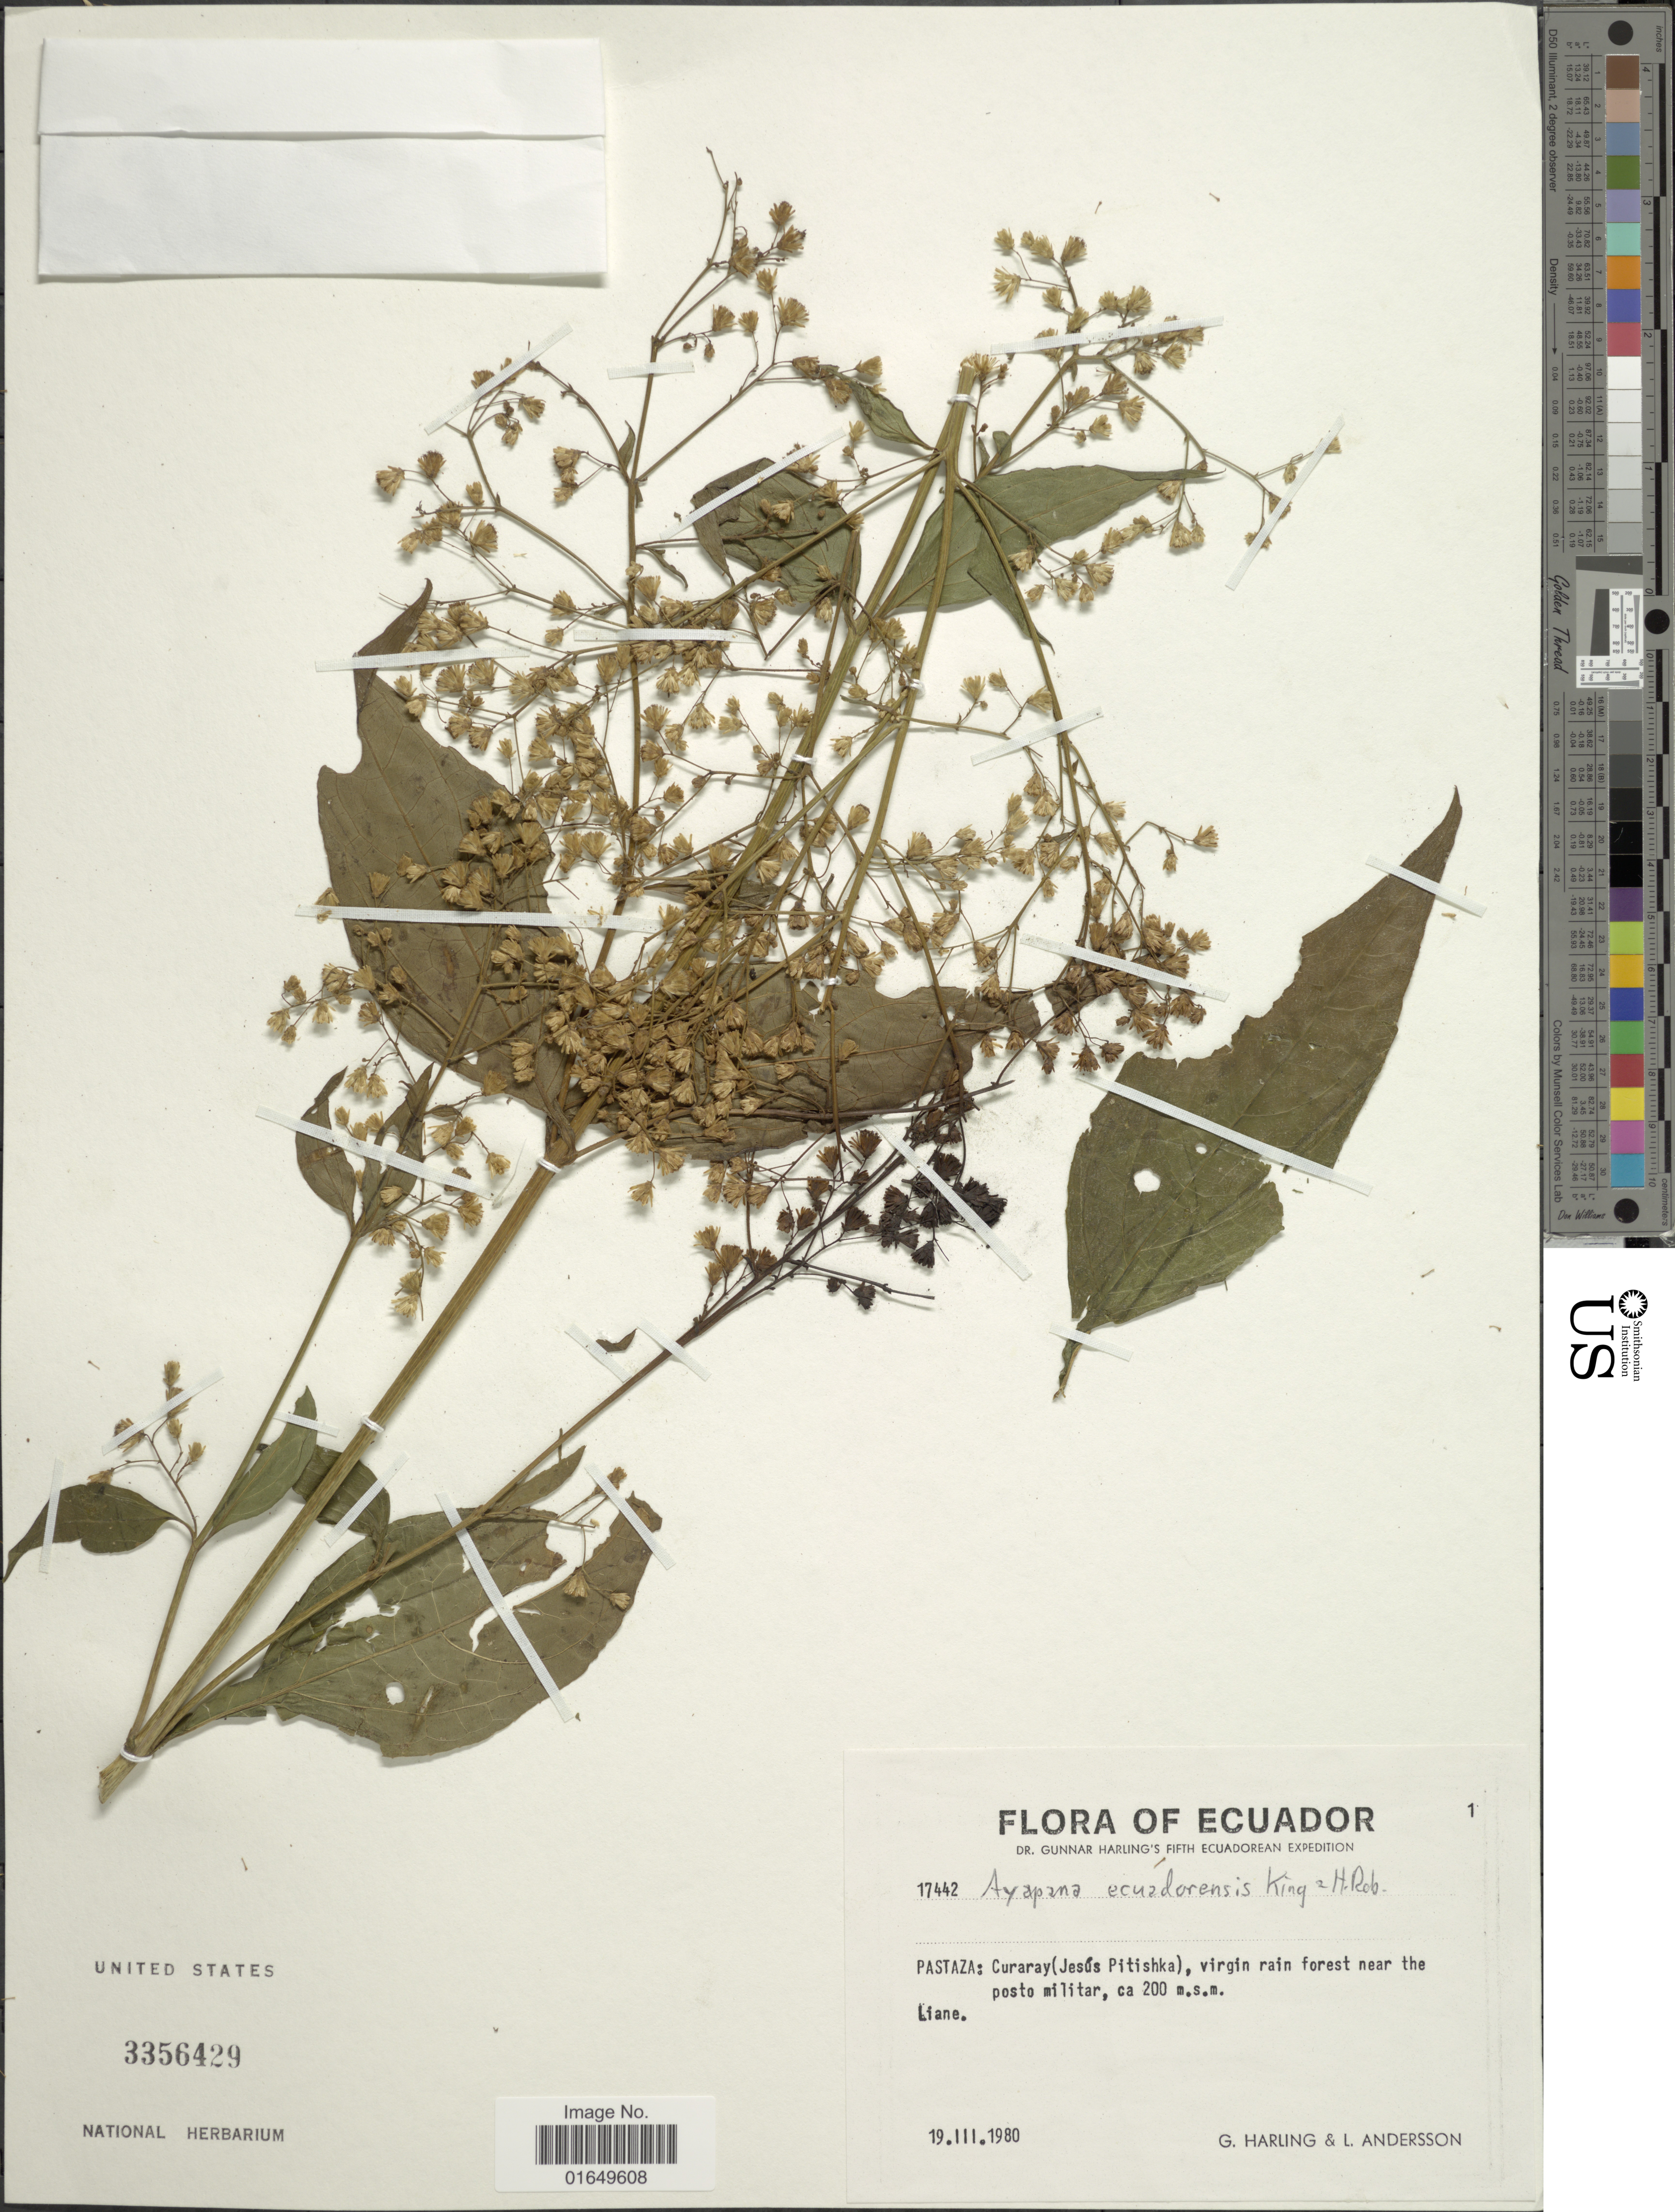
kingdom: Plantae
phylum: Tracheophyta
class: Magnoliopsida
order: Asterales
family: Asteraceae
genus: Ayapana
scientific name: Ayapana ecuadorensis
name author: R.M. King & H. Rob.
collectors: G. Harling & L. Andersson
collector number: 17442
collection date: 1980-03-19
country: Ecuador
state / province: Pastaza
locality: Curaray (Jesús Pitishka), virgin rain forest near the posto militar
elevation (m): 200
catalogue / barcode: US 3356429